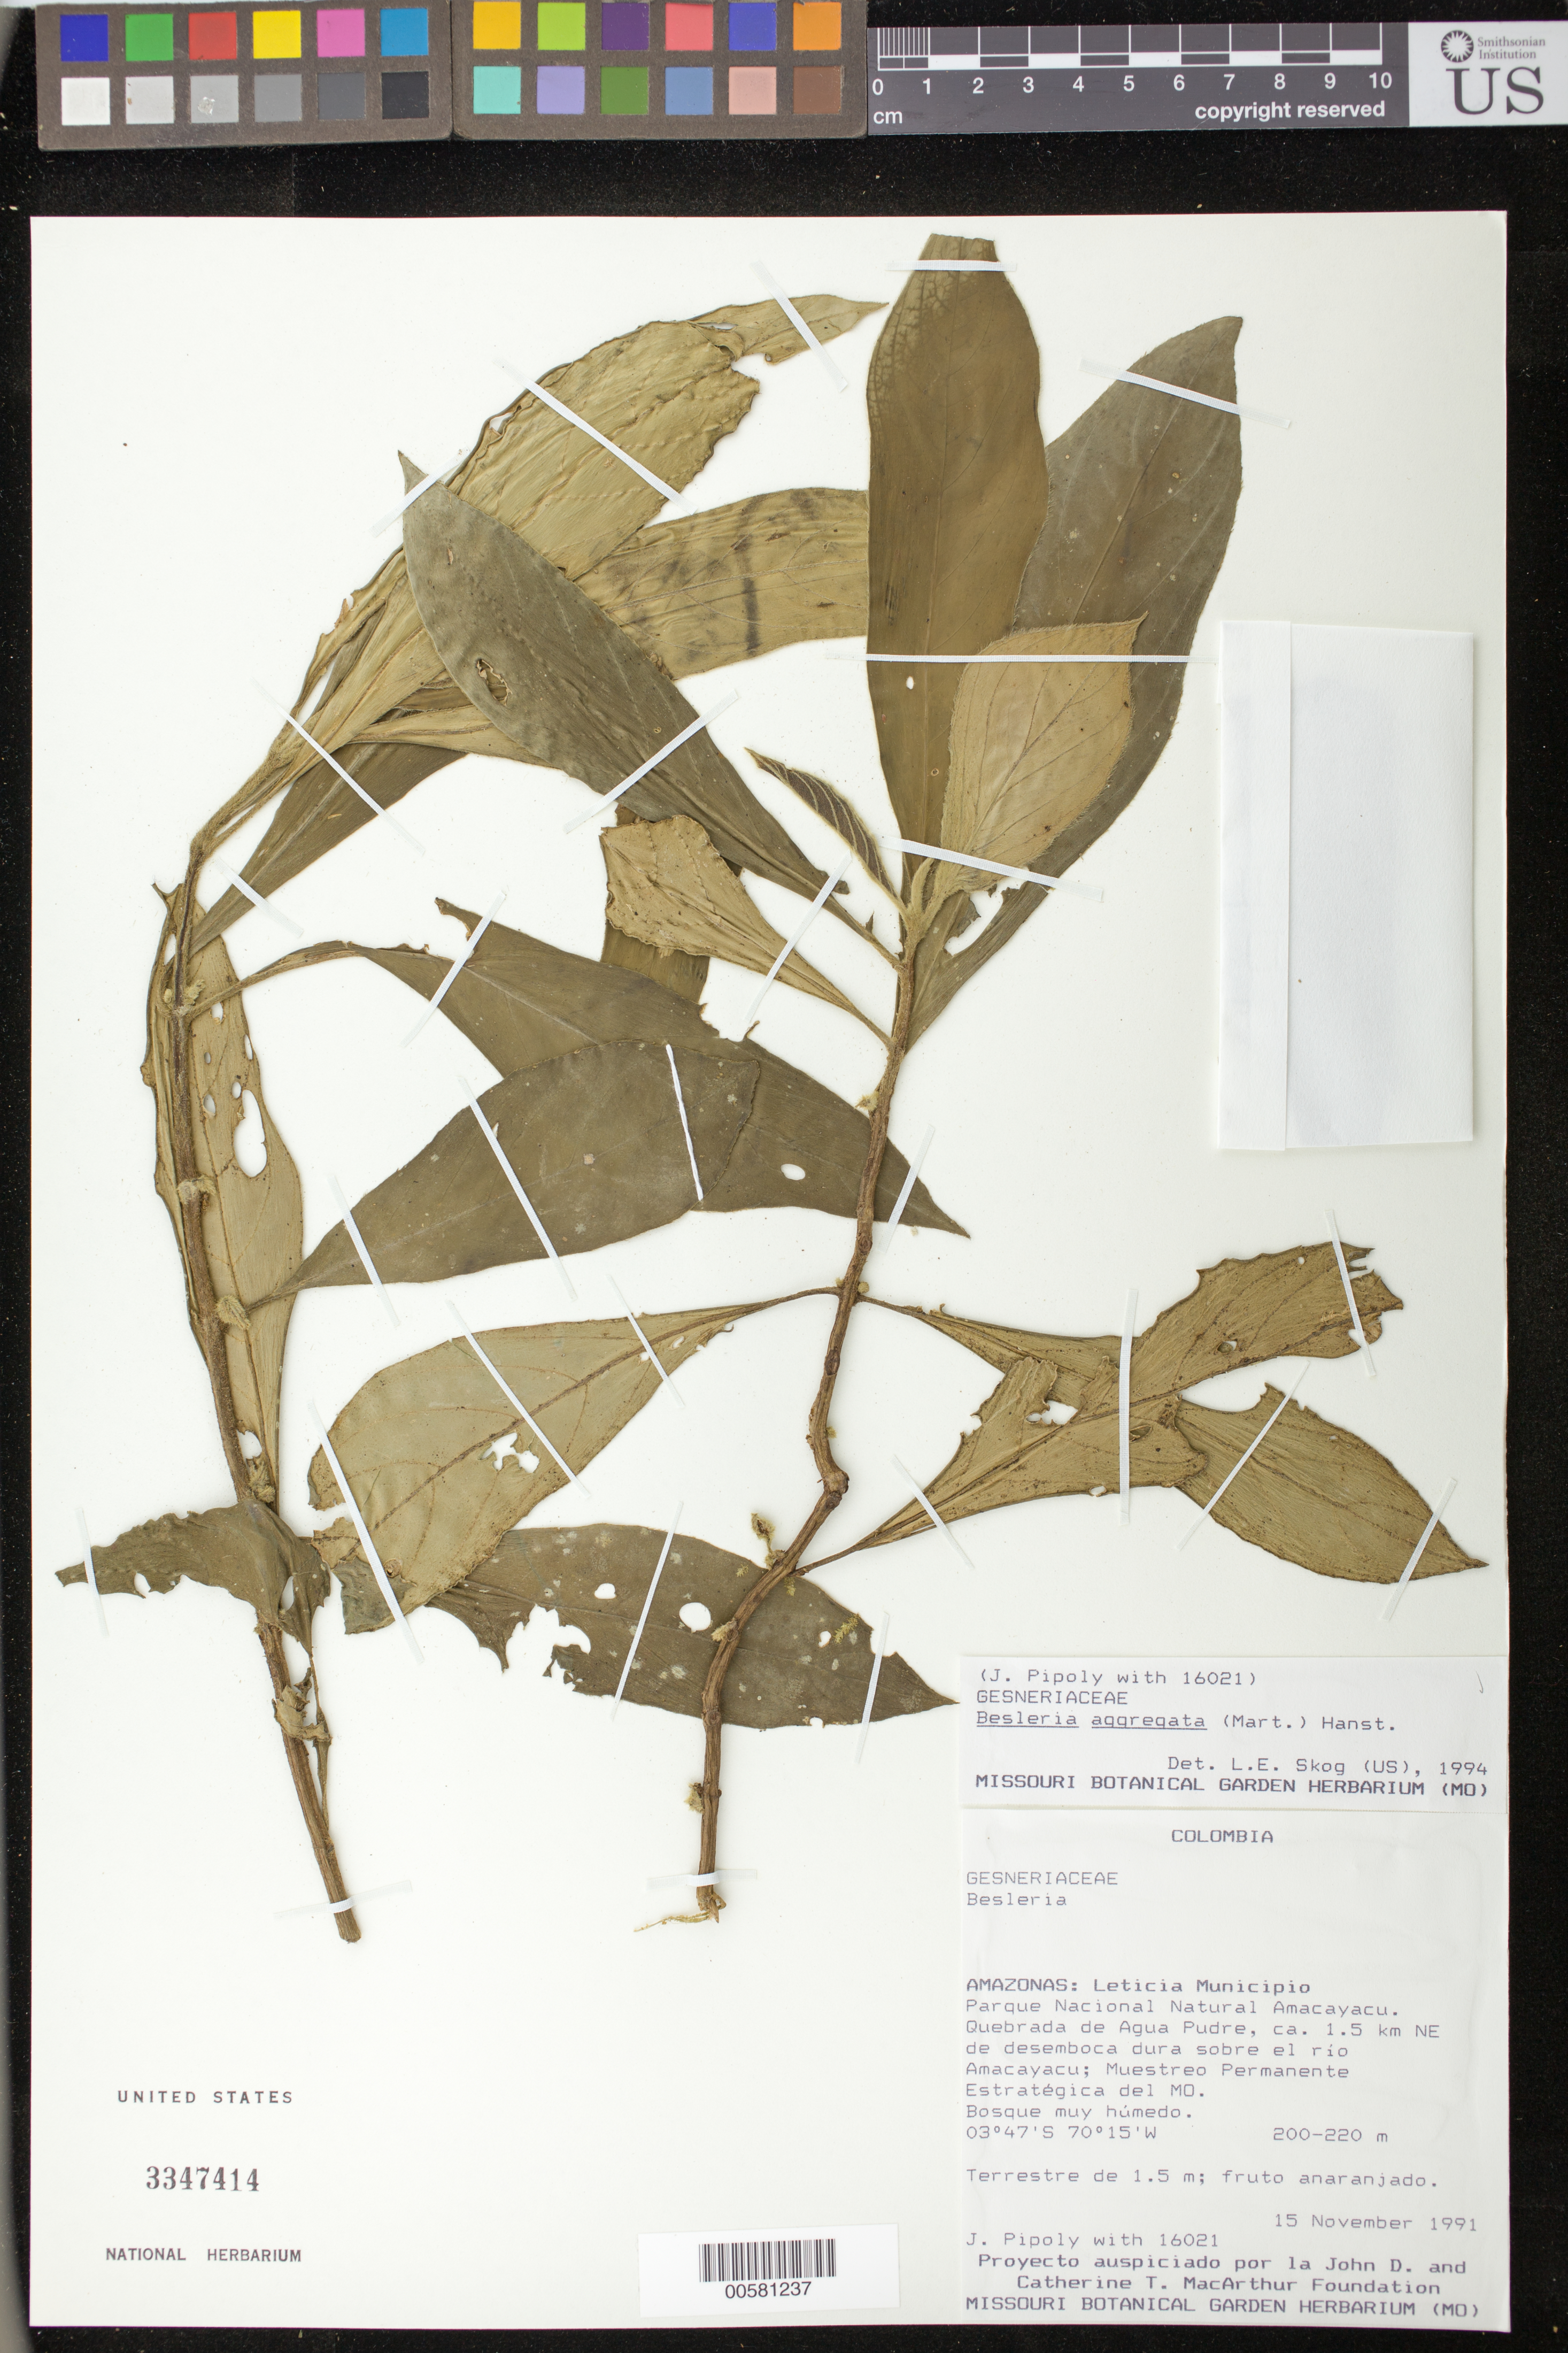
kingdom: Plantae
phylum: Tracheophyta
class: Magnoliopsida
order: Lamiales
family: Gesneriaceae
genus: Besleria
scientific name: Besleria aggregata var. aggregata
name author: (Mart.) Hanst.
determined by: Skog, Laurence E.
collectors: J. J. Pipoly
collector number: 16021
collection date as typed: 15 Nov 1991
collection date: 1991-11-15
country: Colombia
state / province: Amazônas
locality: Mpio. de Leticia, Parque Nacional Natural Amacayacu; Quebrada de Agua Pudre, ca. 1.5 km NE de desemboca dur sobre el río Amacayacu; Muestreo Permanente Estratégica del MO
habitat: Bosque muy húmedo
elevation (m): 200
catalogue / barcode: US 3347414